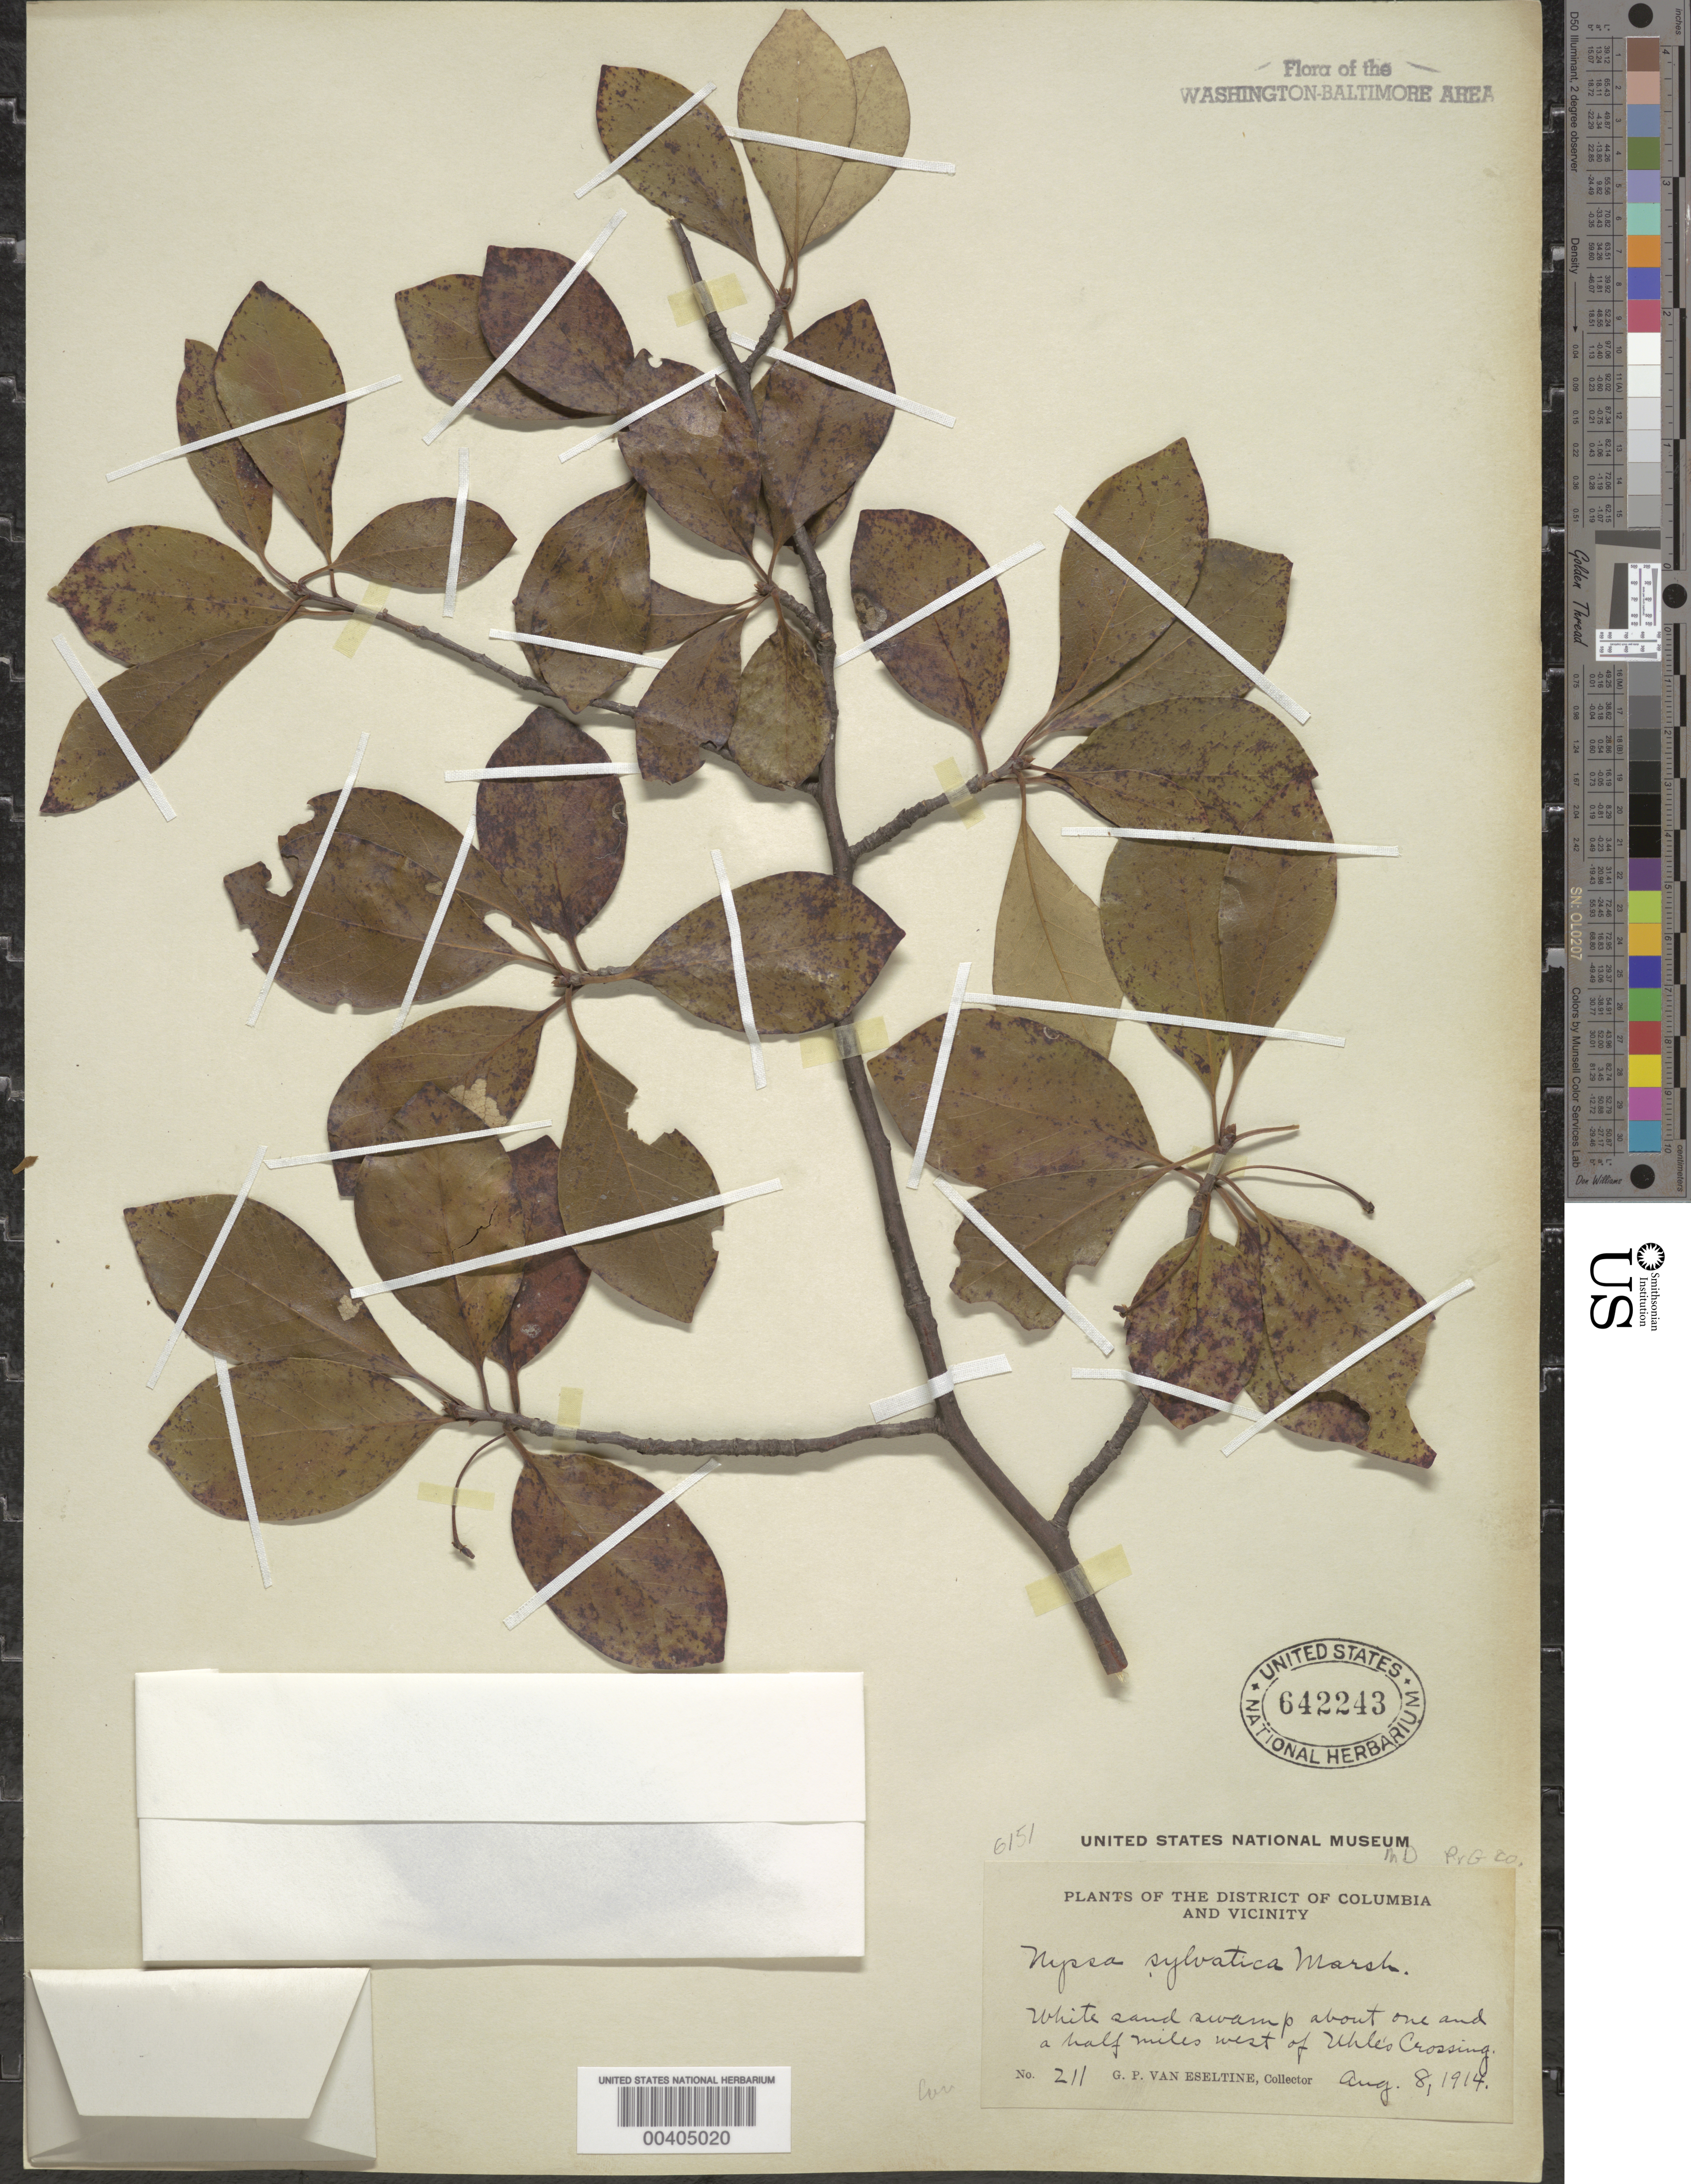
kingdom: Plantae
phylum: Tracheophyta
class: Magnoliopsida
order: Cornales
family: Nyssaceae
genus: Nyssa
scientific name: Nyssa sylvatica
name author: Marshall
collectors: G. P. Van Eseltine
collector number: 211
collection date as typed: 08 Aug 1914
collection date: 1914-08-08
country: United States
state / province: Maryland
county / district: Prince George's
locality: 1.5 mi. W of Uhle's Crossing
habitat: White sand swamp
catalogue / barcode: US 642243